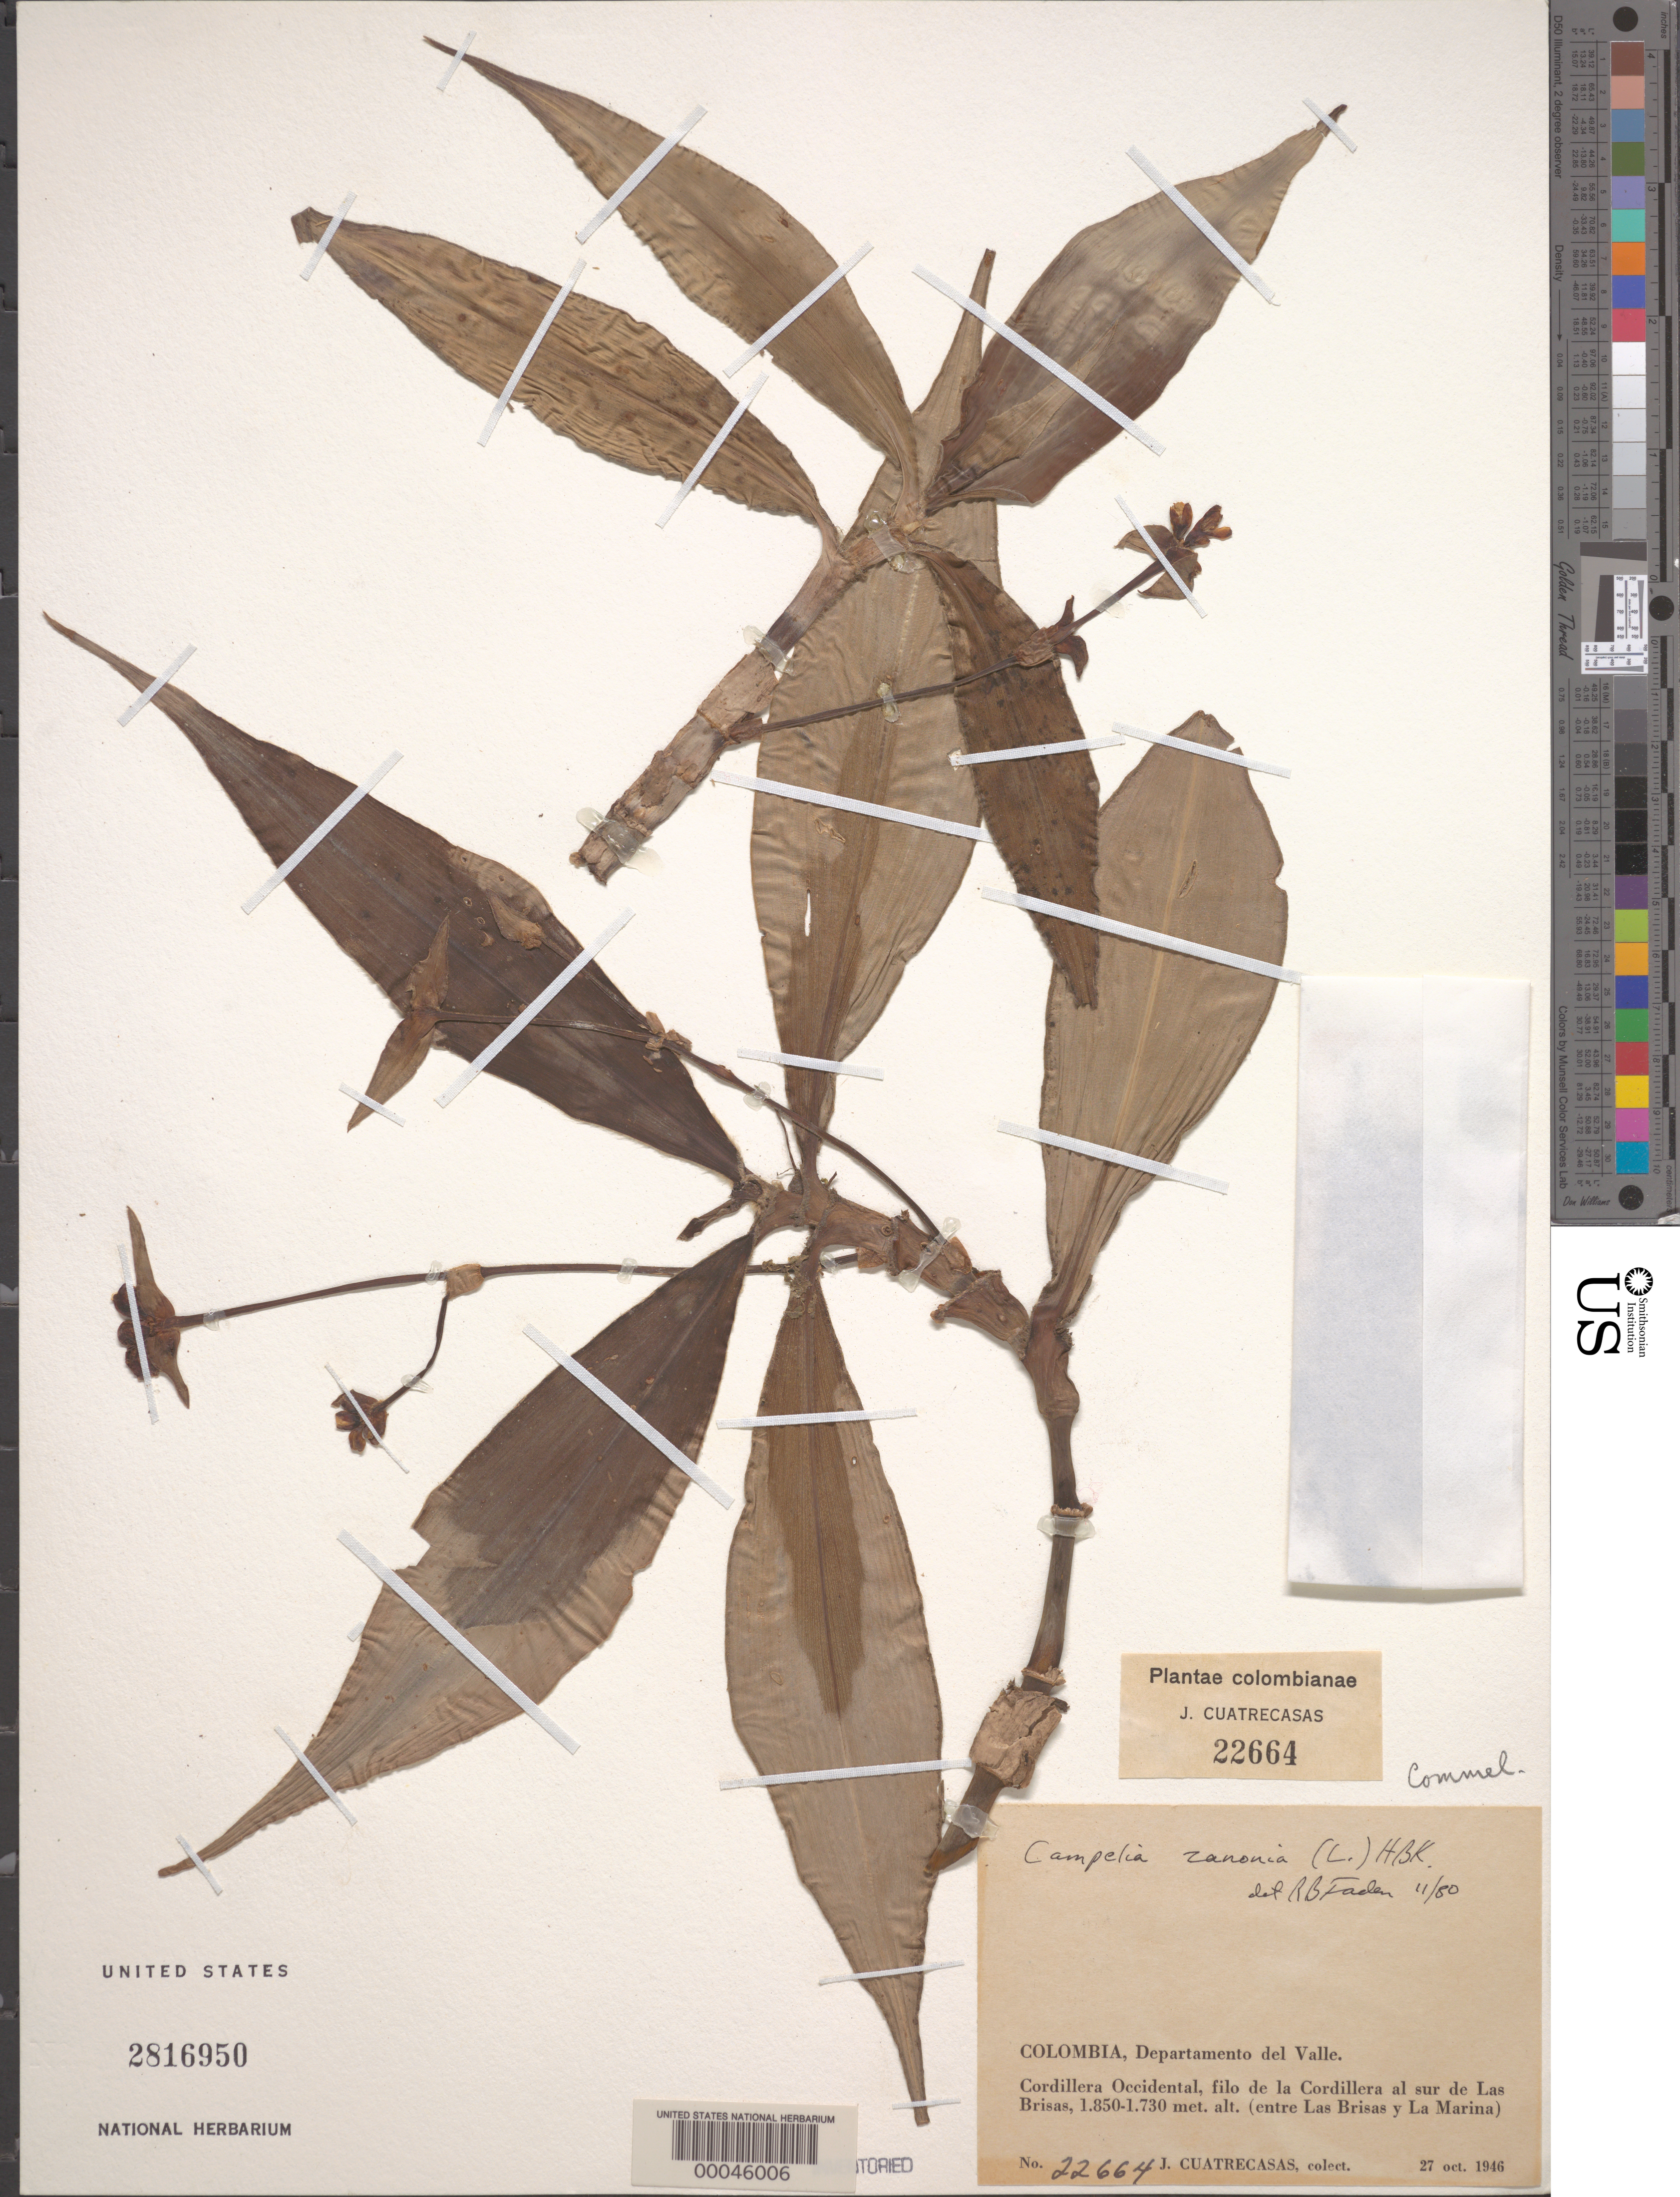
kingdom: Plantae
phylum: Tracheophyta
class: Liliopsida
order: Commelinales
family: Commelinaceae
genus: Tradescantia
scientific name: Tradescantia zanonia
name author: (L.) Sw.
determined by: Faden, Robert B., (US), Smithsonian Institution - National Museum of Natural History (UNITED STATES)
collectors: J. Cuatrecasas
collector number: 22664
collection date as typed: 27 Oct 1946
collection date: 1946-10-27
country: Colombia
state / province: Valle del Cauca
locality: S of las Brisas, Cordillera Occidental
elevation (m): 1730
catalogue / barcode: US 2816950